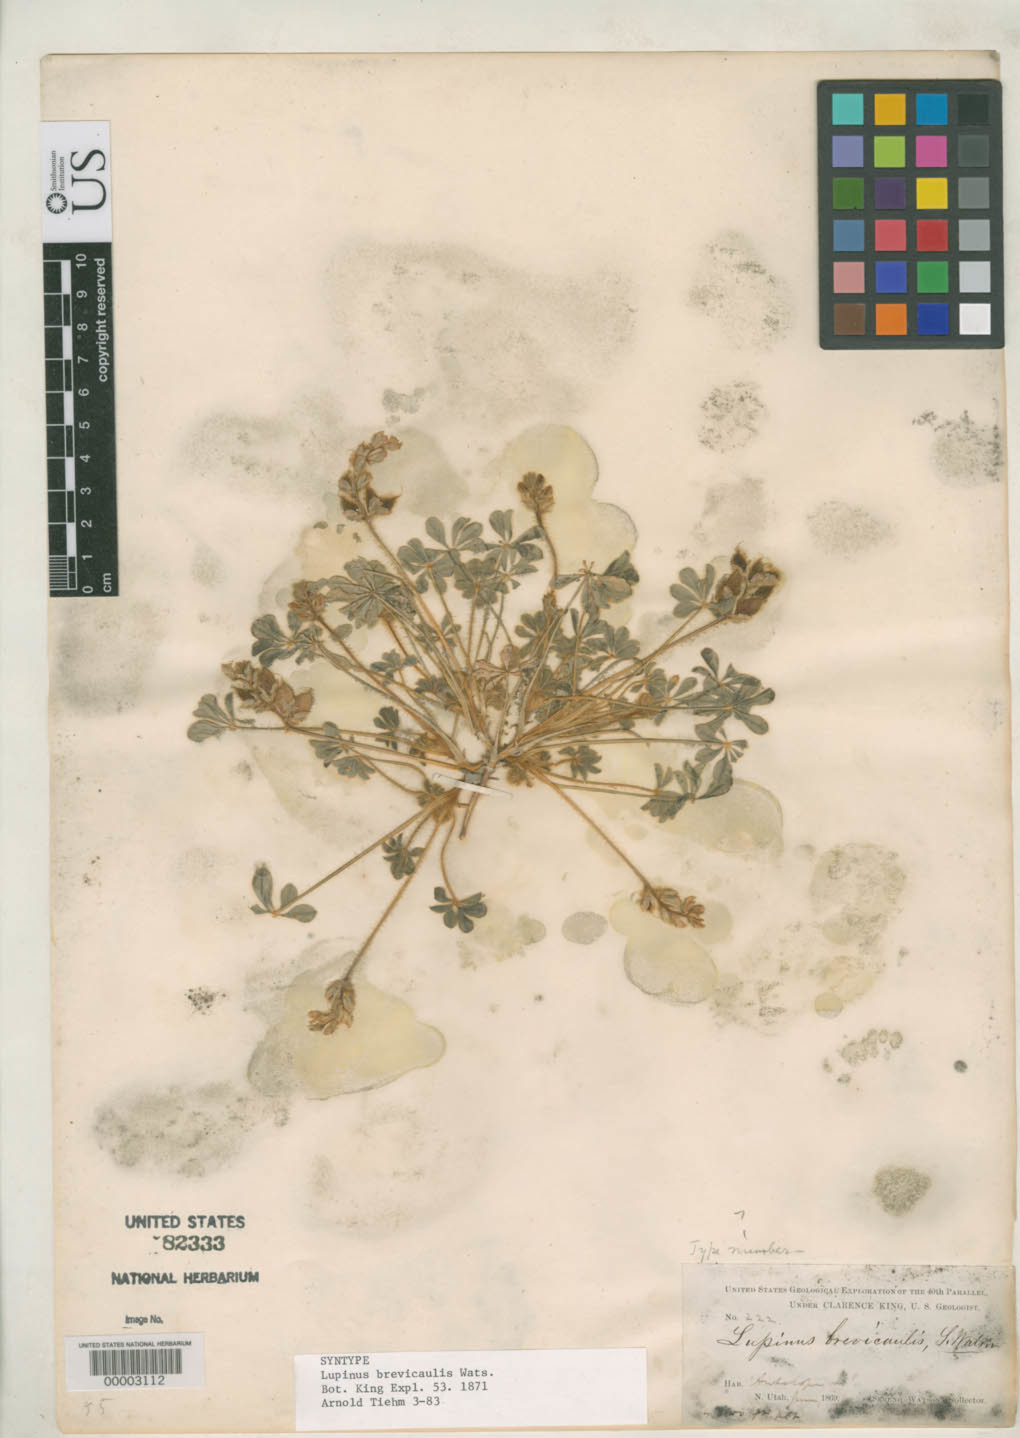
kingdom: Plantae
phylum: Tracheophyta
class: Magnoliopsida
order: Fabales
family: Fabaceae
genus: Lupinus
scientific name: Lupinus brevicaulis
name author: S. Watson in C. King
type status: Isolectotype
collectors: S. Watson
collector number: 222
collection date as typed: Jun 1869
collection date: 1869-06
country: United States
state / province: Utah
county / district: Davis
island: Antelope I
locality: North Utah.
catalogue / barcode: US 82333